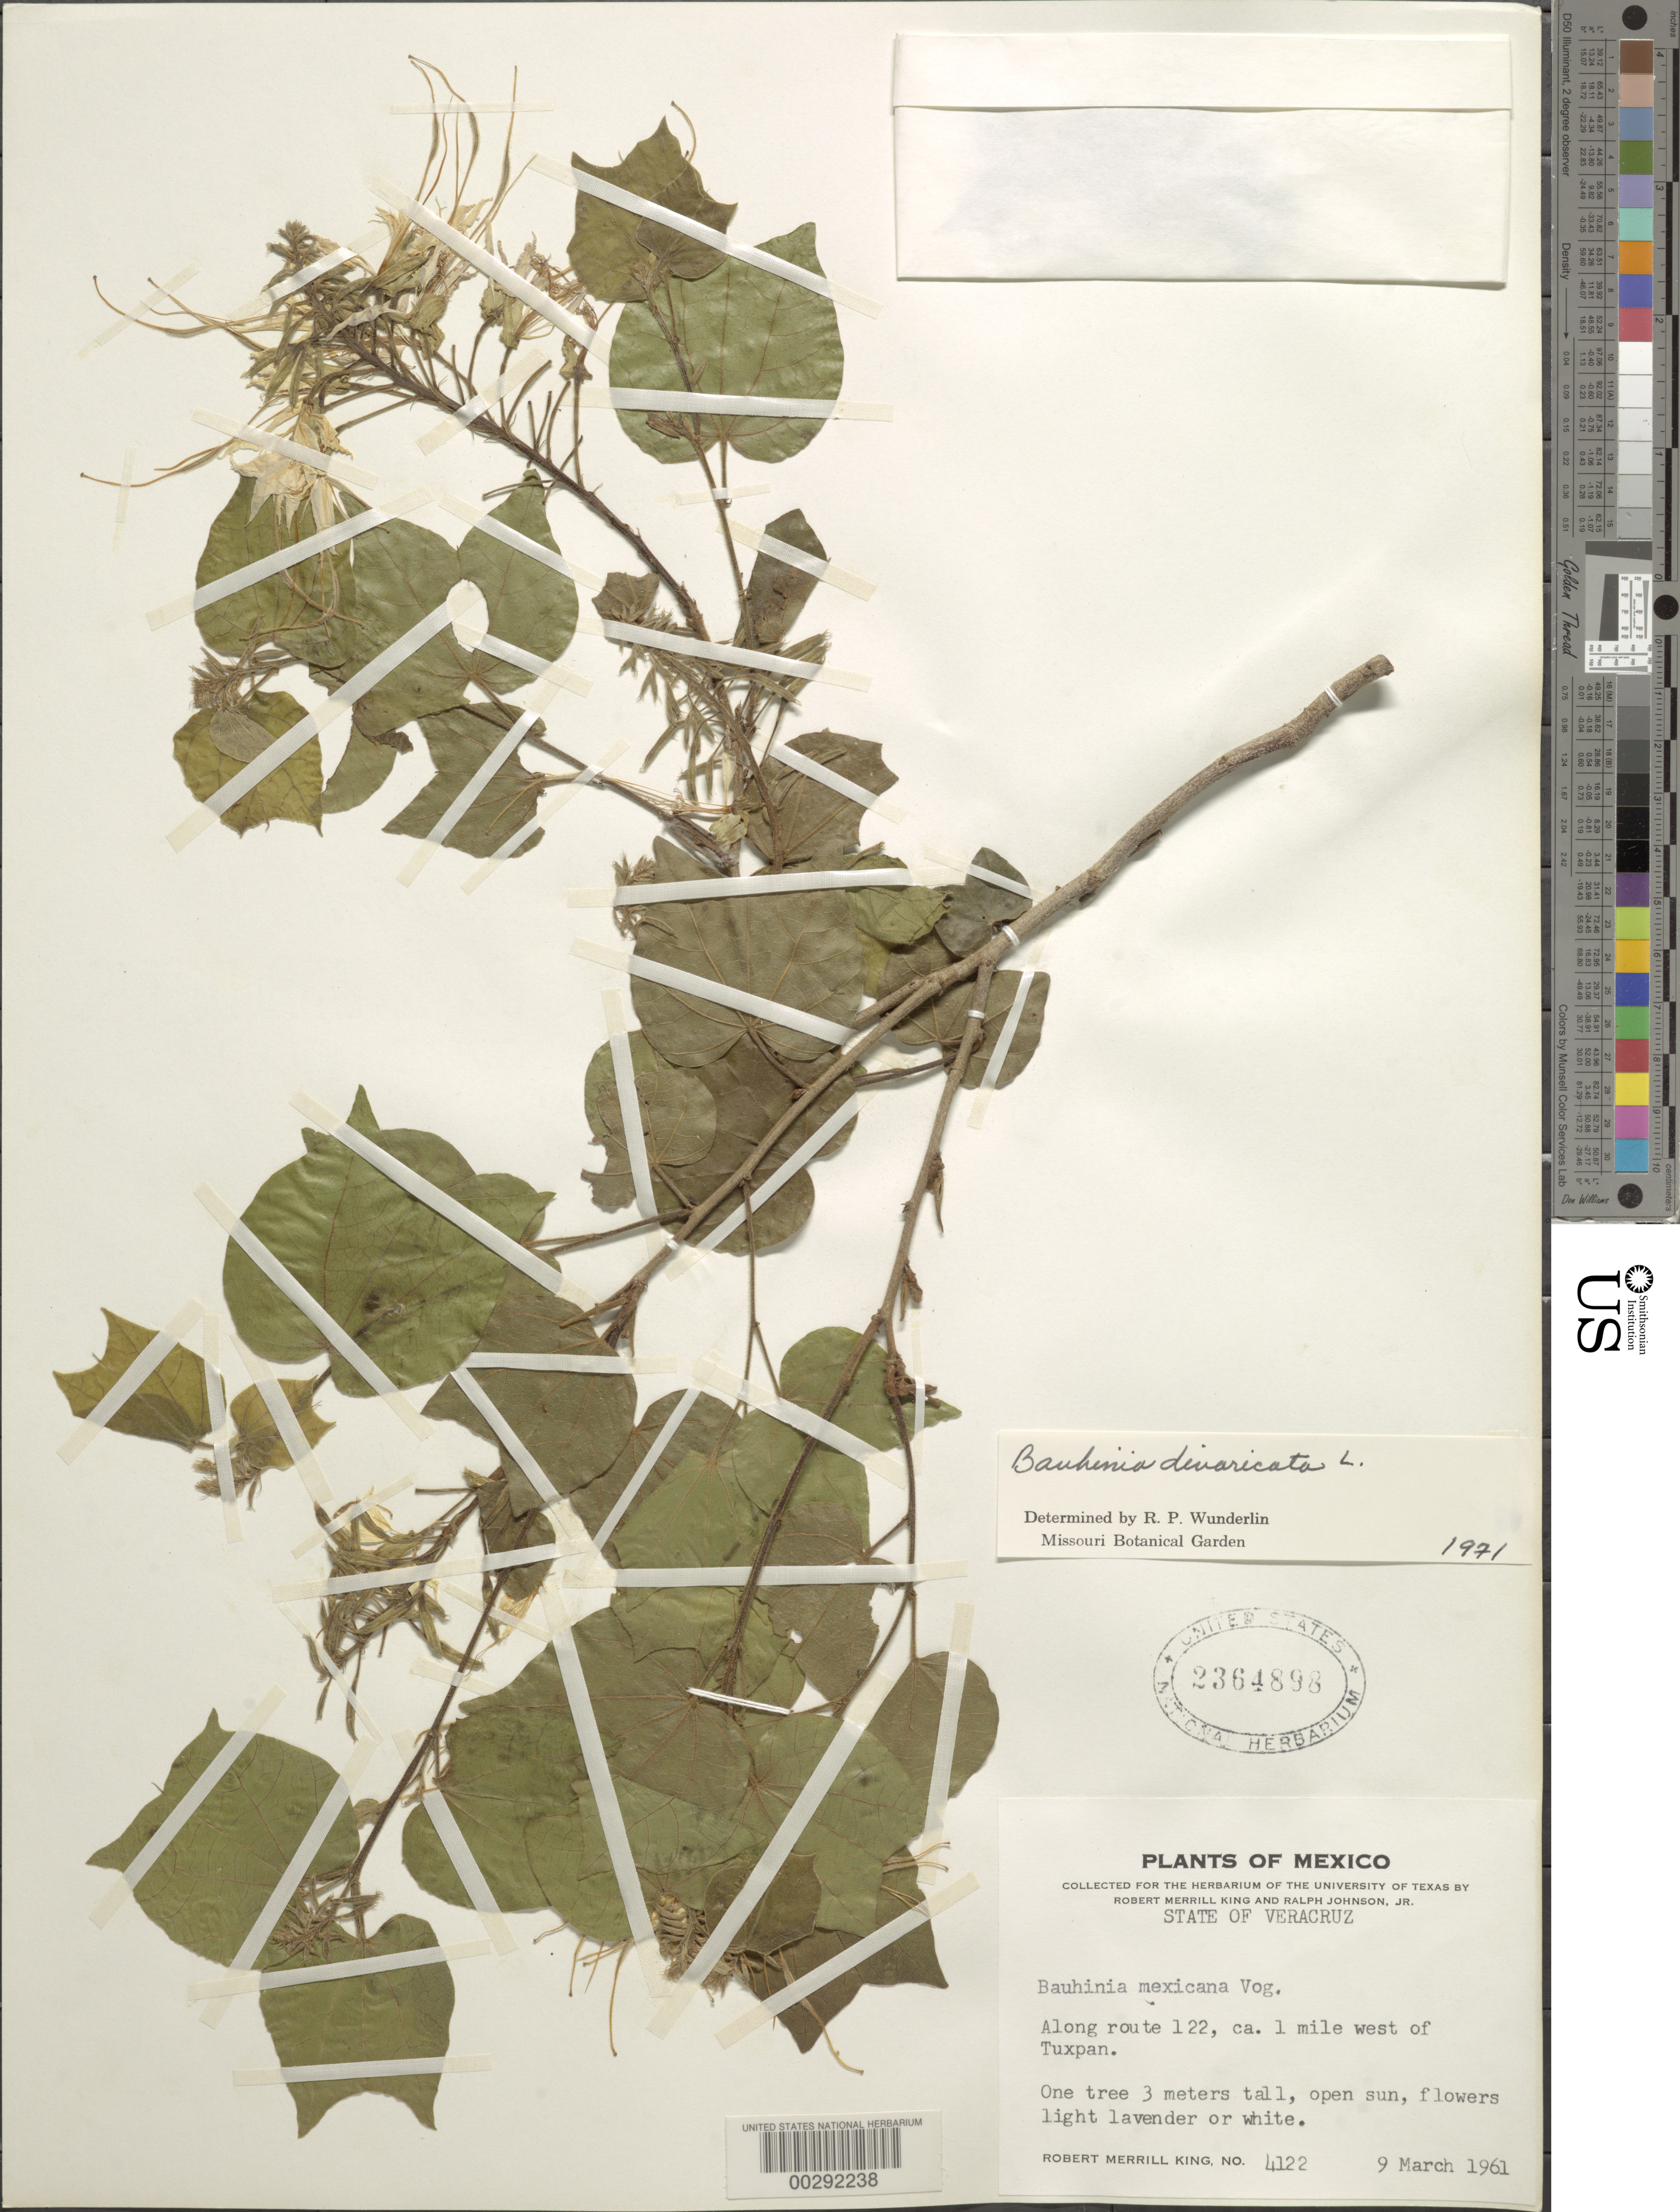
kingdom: Plantae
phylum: Tracheophyta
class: Magnoliopsida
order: Fabales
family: Fabaceae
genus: Bauhinia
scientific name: Bauhinia divaricata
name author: L.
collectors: R. M. King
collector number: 4122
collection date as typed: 09 Mar 1961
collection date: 1961-03-09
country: Mexico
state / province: Veracruz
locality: Along route 122, ca 1 mi W of Tuxpan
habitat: Open sun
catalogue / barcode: US 2364898